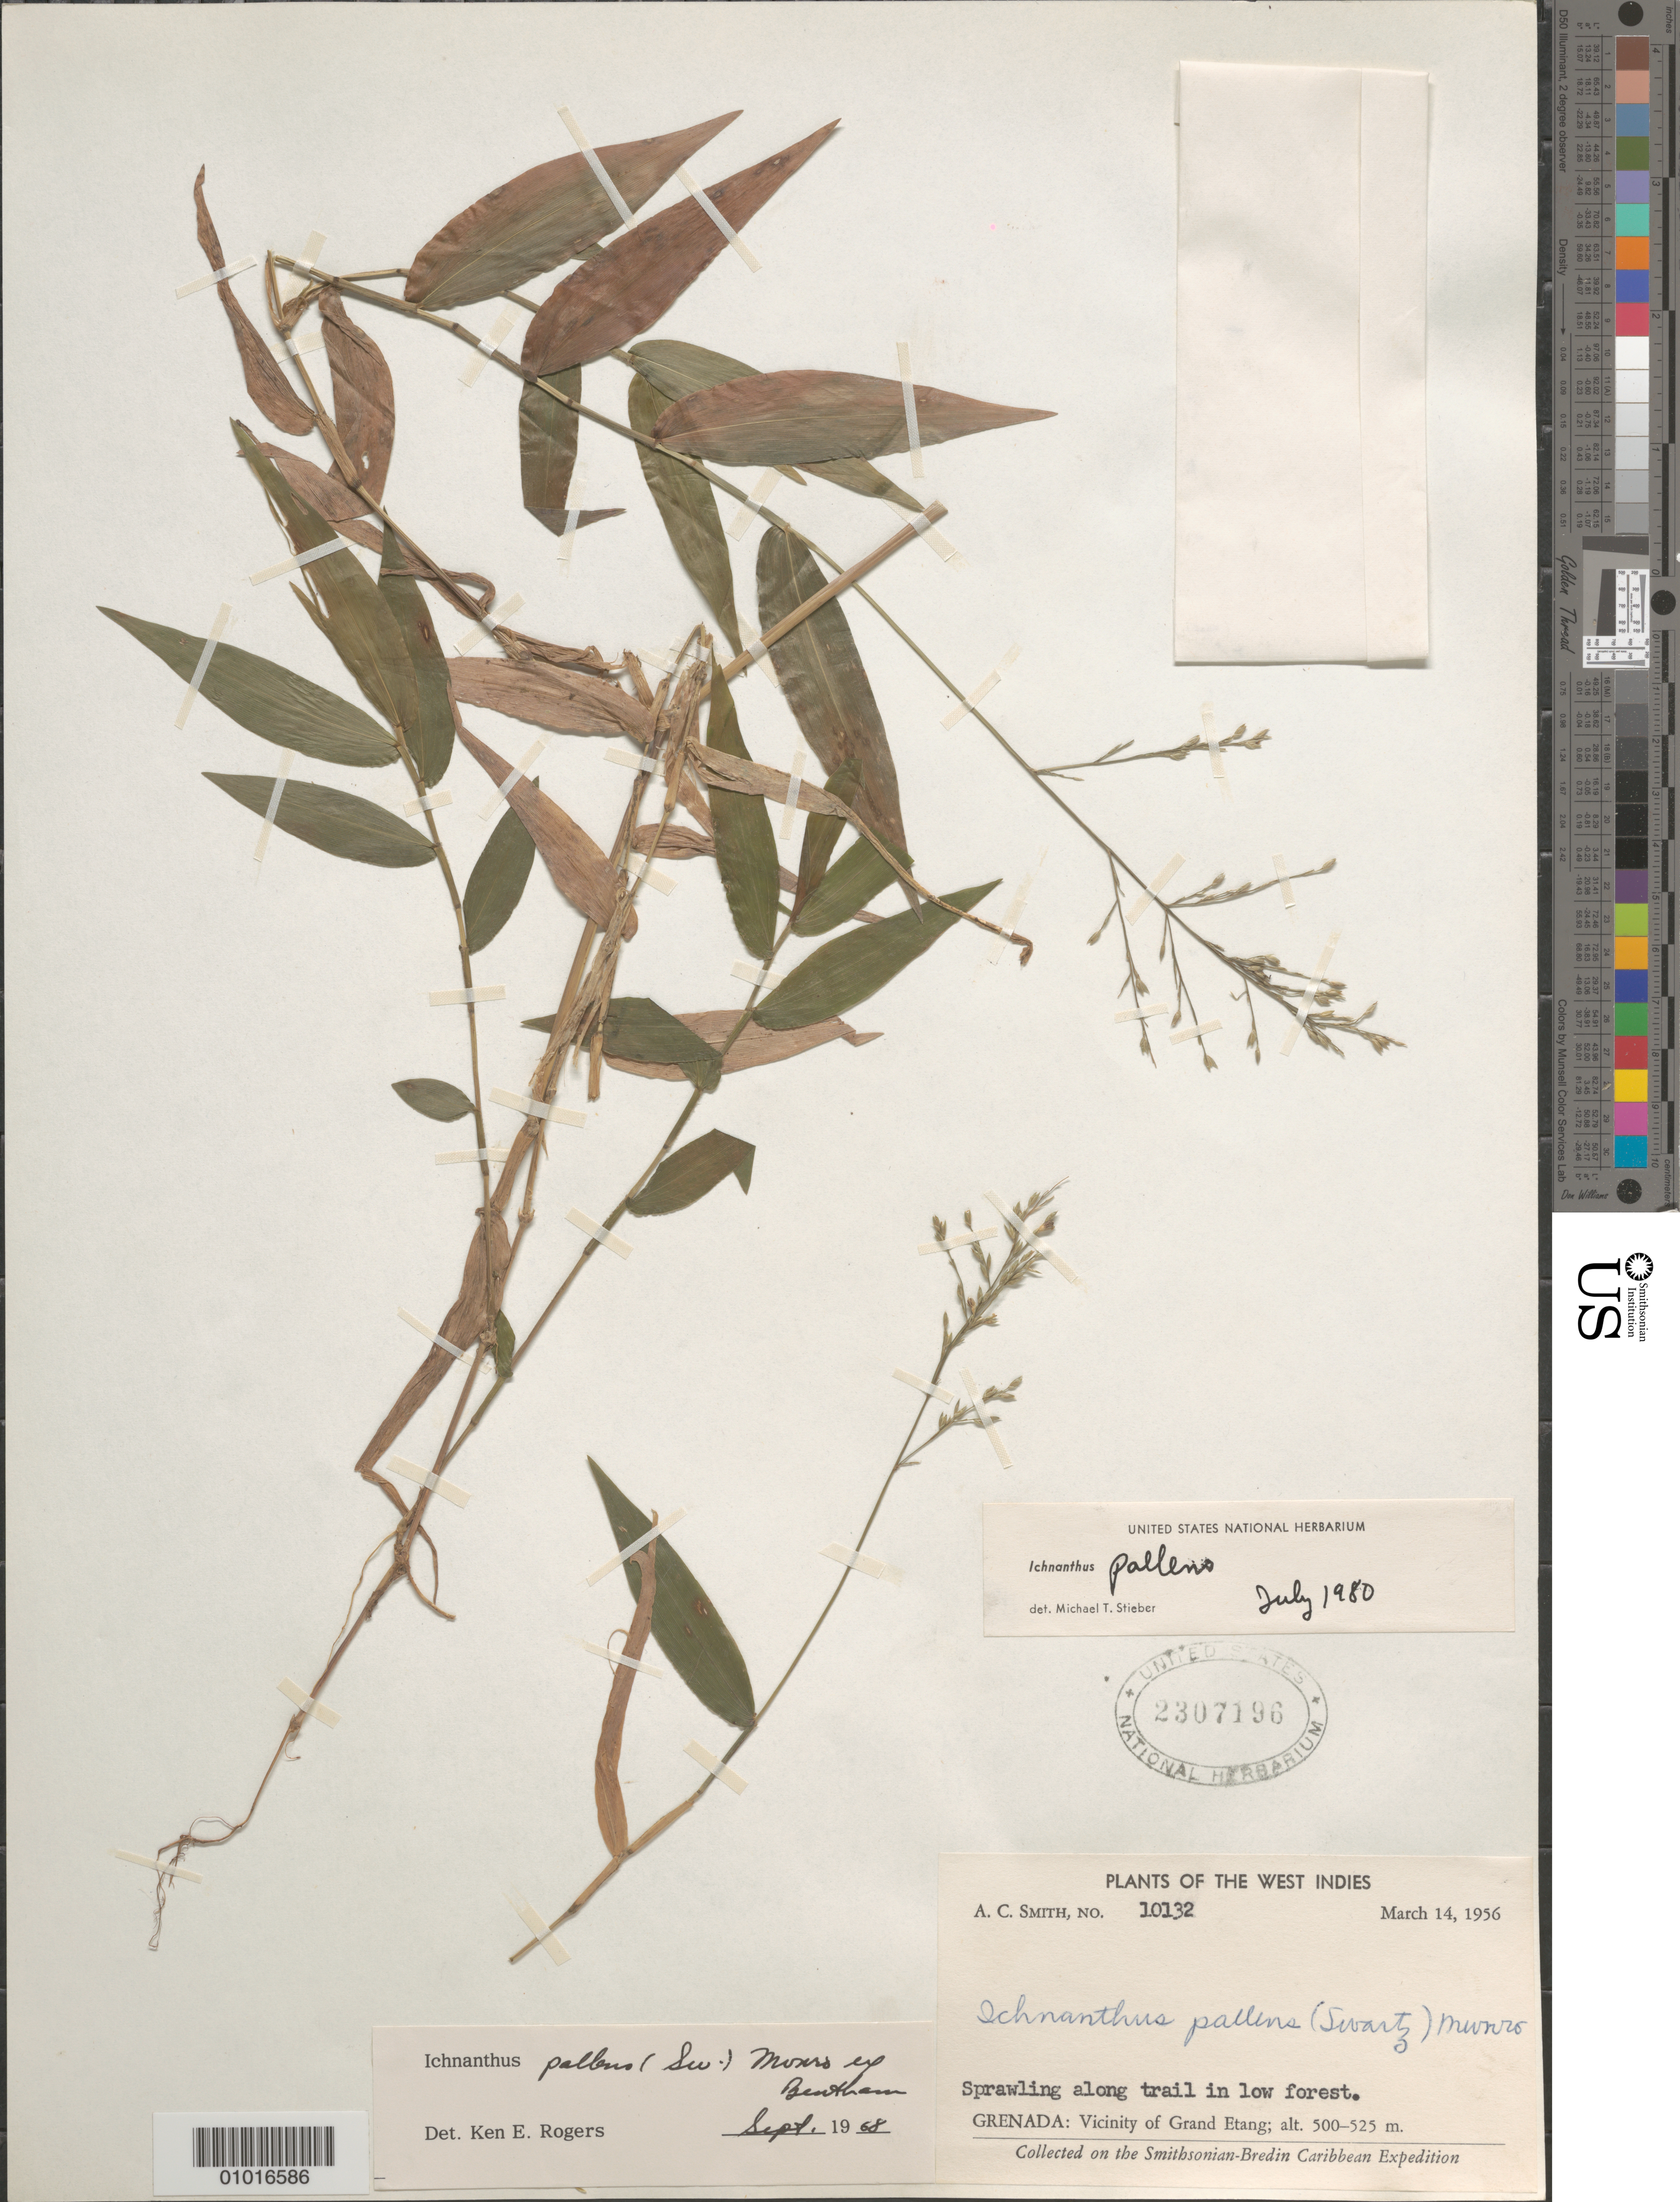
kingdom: Plantae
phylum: Tracheophyta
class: Liliopsida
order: Poales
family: Poaceae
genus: Ichnanthus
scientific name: Ichnanthus pallens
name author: (Sw.) Munro ex Benth.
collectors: A. C. Smith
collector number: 10132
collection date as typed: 14 Mar 1956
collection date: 1956-03-14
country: Grenada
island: Grenada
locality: Vicinity of Grand Etang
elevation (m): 500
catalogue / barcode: US 2307196